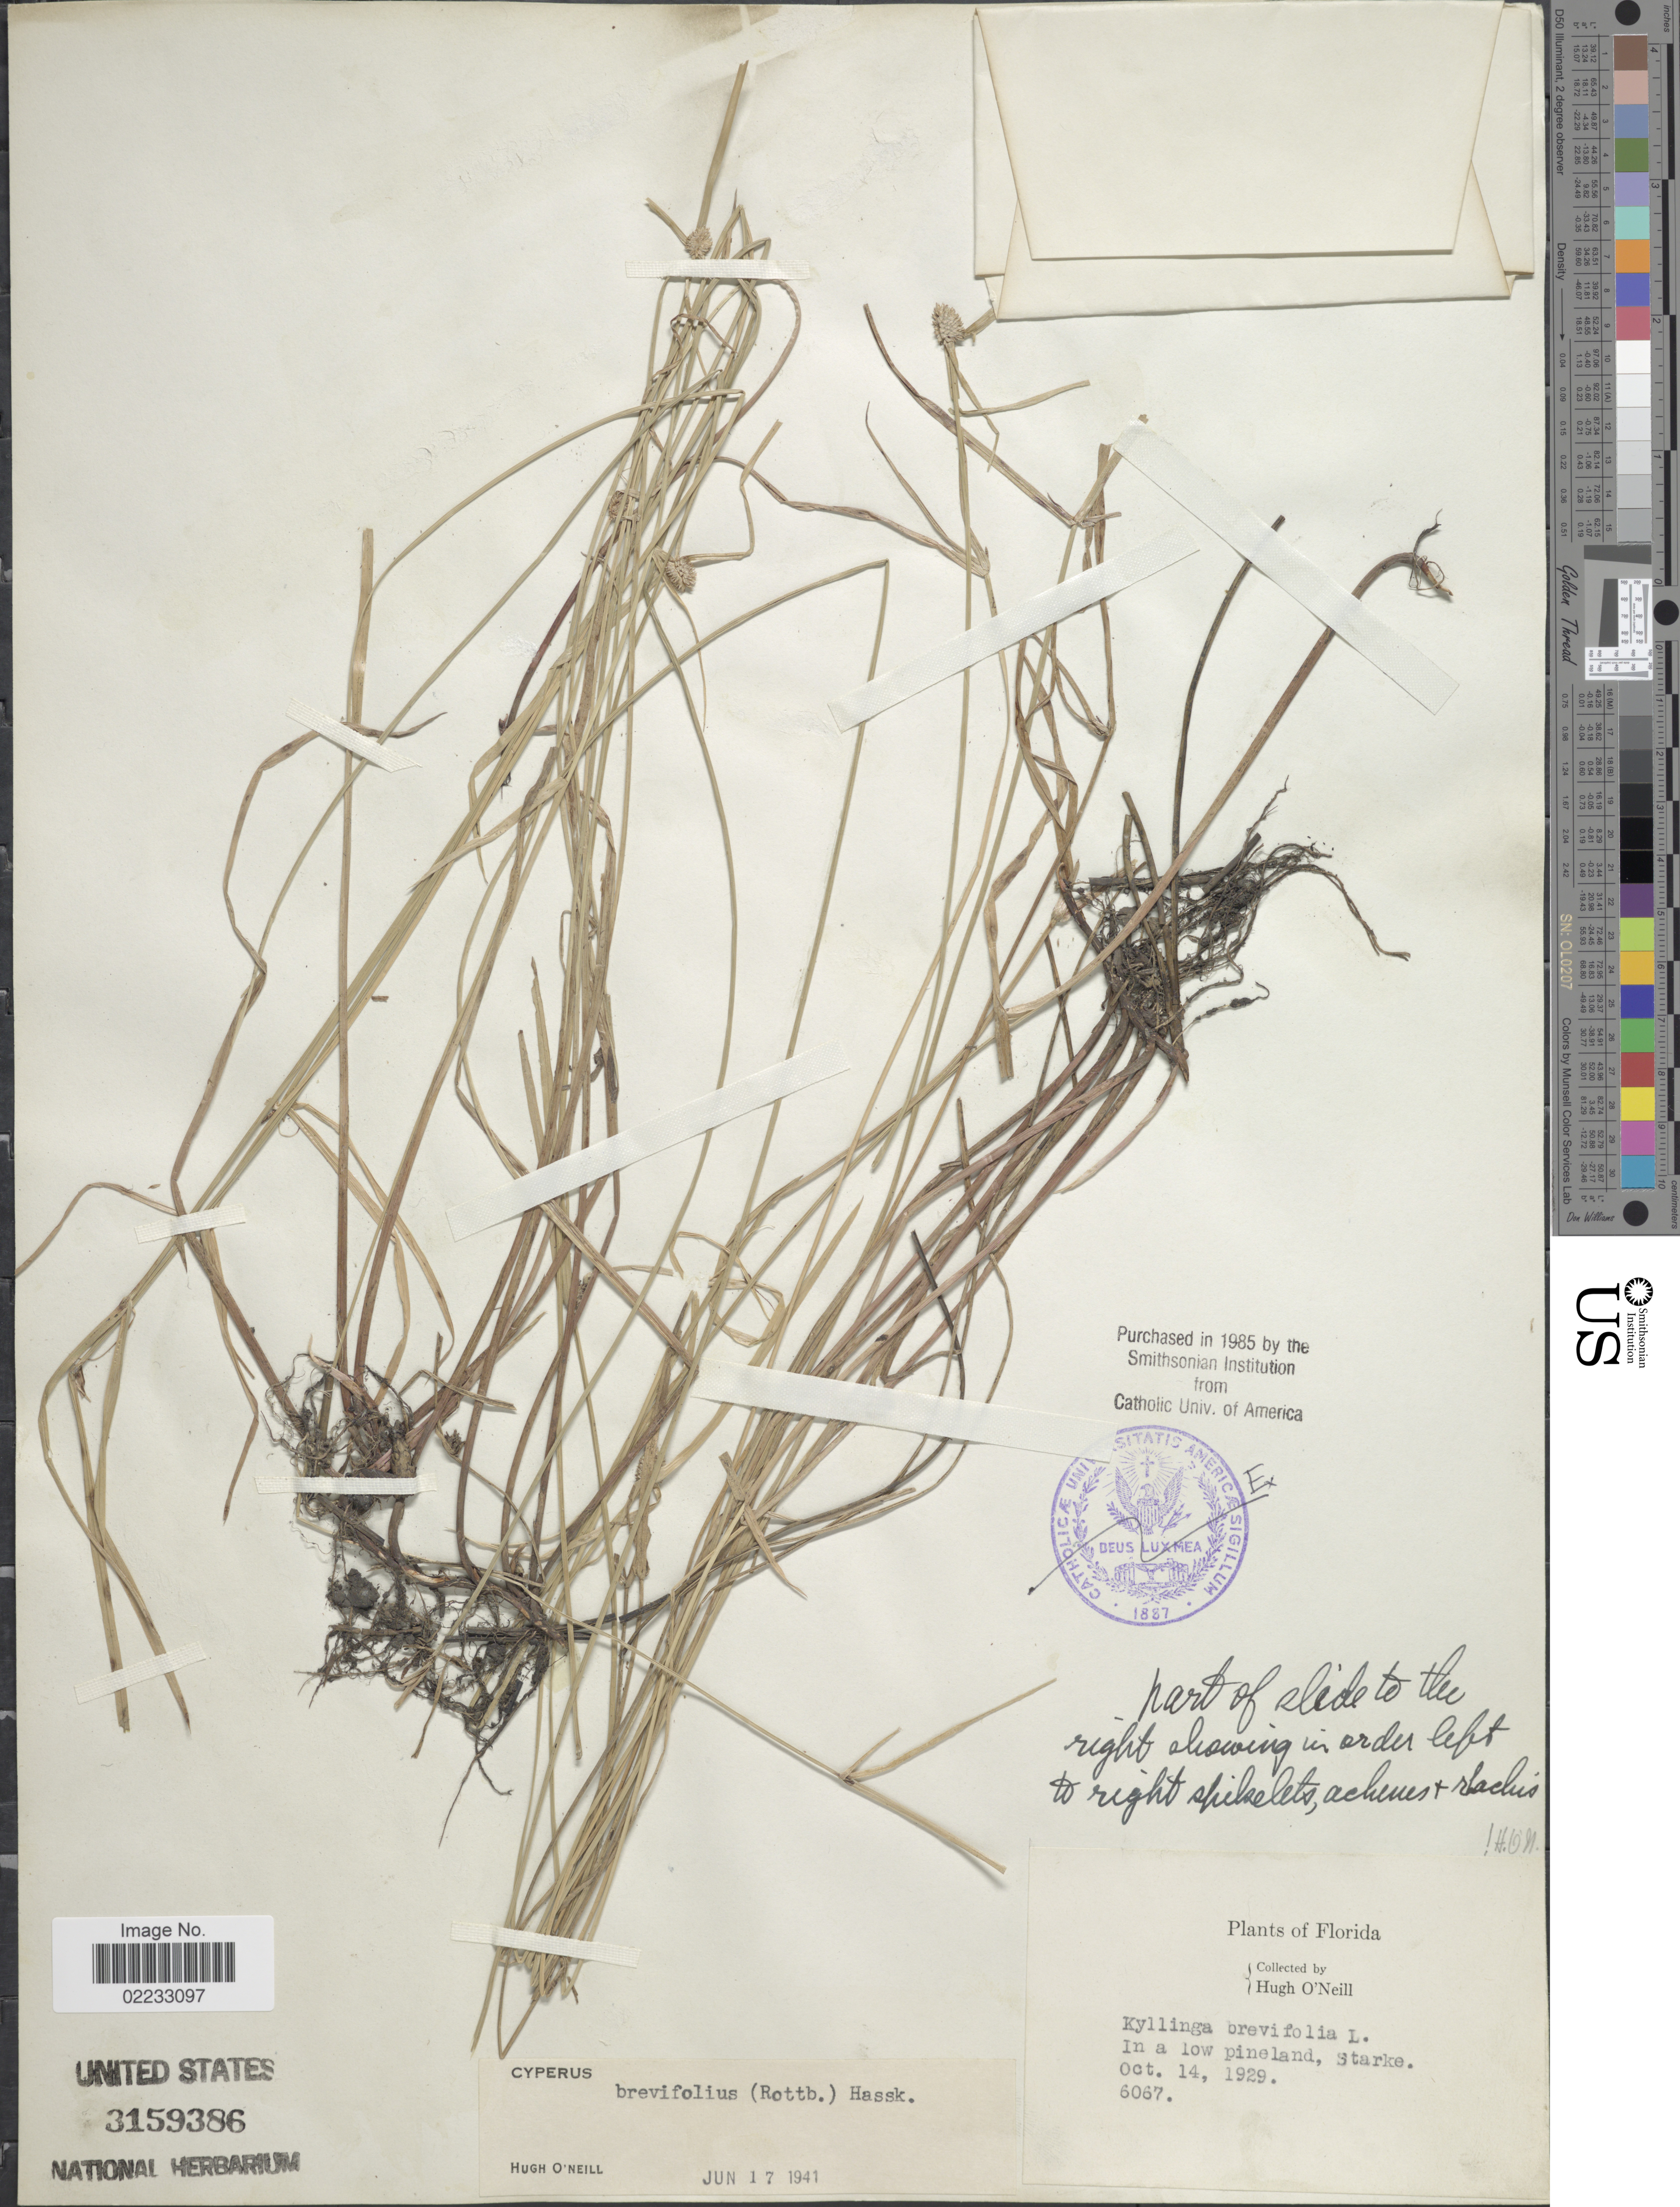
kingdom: Plantae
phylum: Tracheophyta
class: Liliopsida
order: Poales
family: Cyperaceae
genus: Cyperus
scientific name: Cyperus brevifolius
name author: (Rottb.) Hassk.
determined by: Strong, M. T., (US), Smithsonian Institution - National Museum of Natural History (UNITED STATES)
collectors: H. O'Neill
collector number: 6067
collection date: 1929-10-14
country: United States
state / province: Florida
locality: Starke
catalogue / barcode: US 3159386